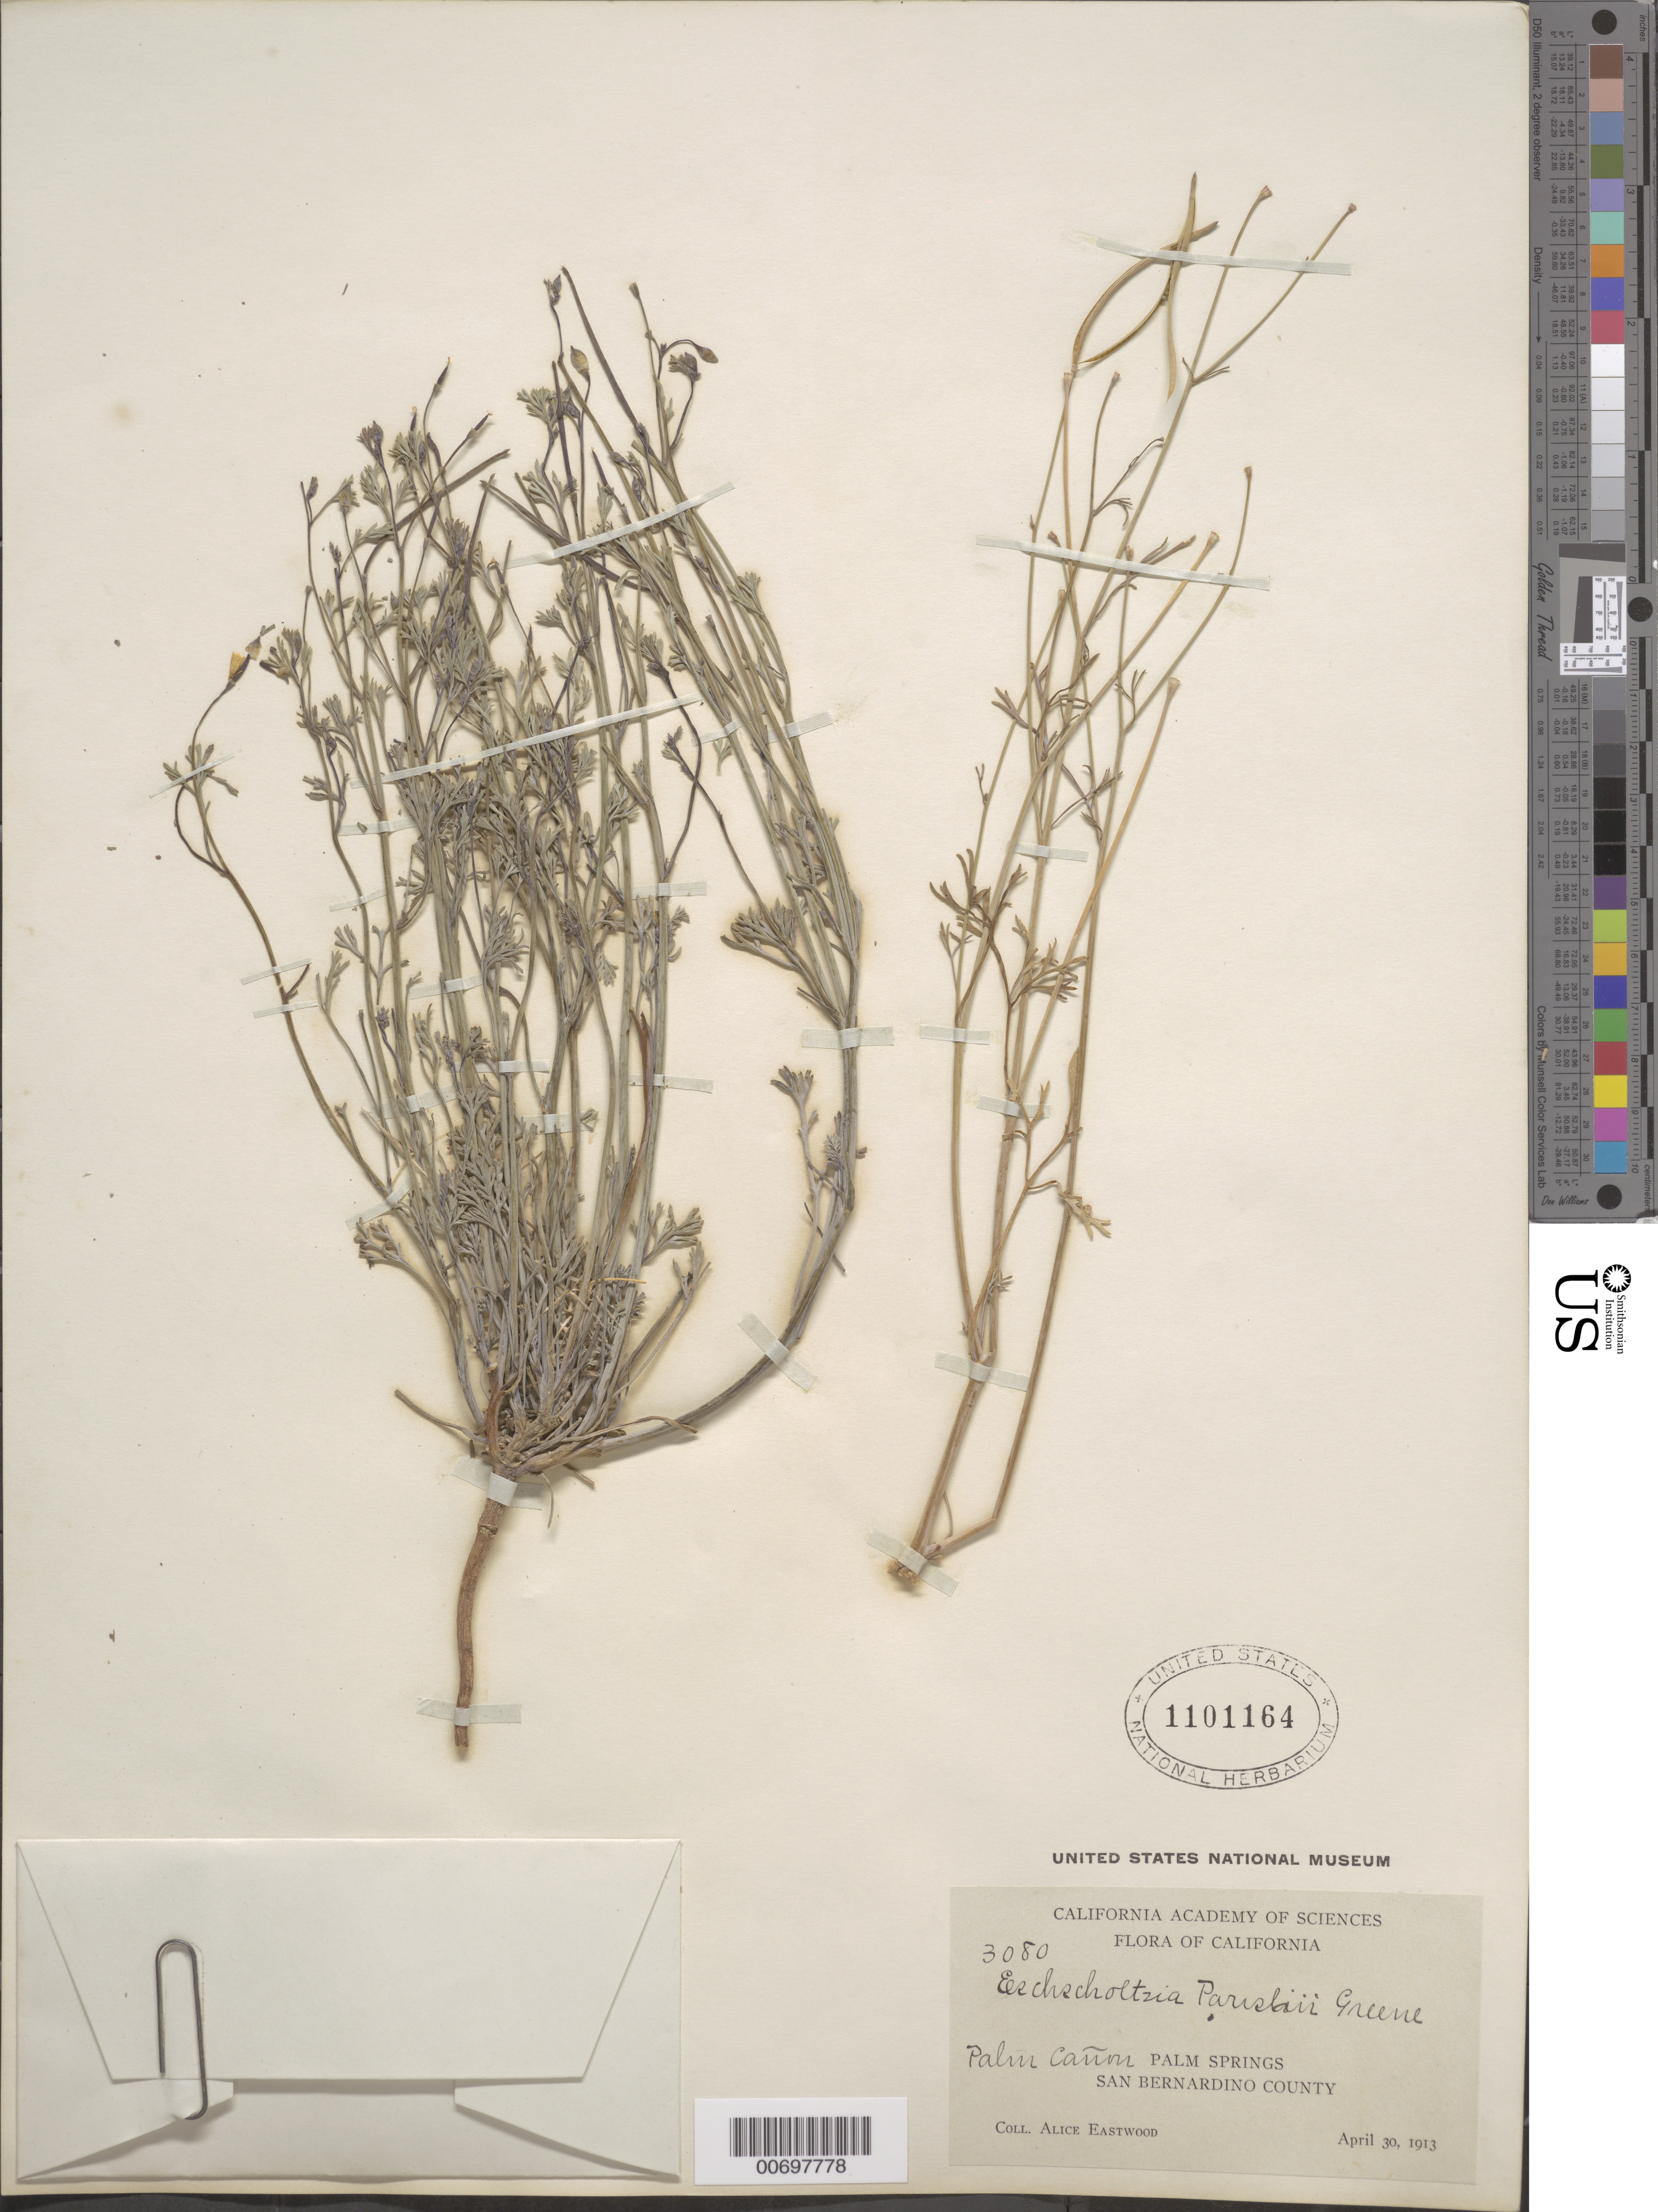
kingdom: Plantae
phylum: Tracheophyta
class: Magnoliopsida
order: Ranunculales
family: Papaveraceae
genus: Eschscholzia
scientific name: Eschscholzia parishii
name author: Greene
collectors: A. Eastwood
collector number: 3080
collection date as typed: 30 Apr 1913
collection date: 1913-04-30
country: United States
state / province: California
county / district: San Bernardino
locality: Palm Cañon, Palm Springs.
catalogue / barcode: US 1101164